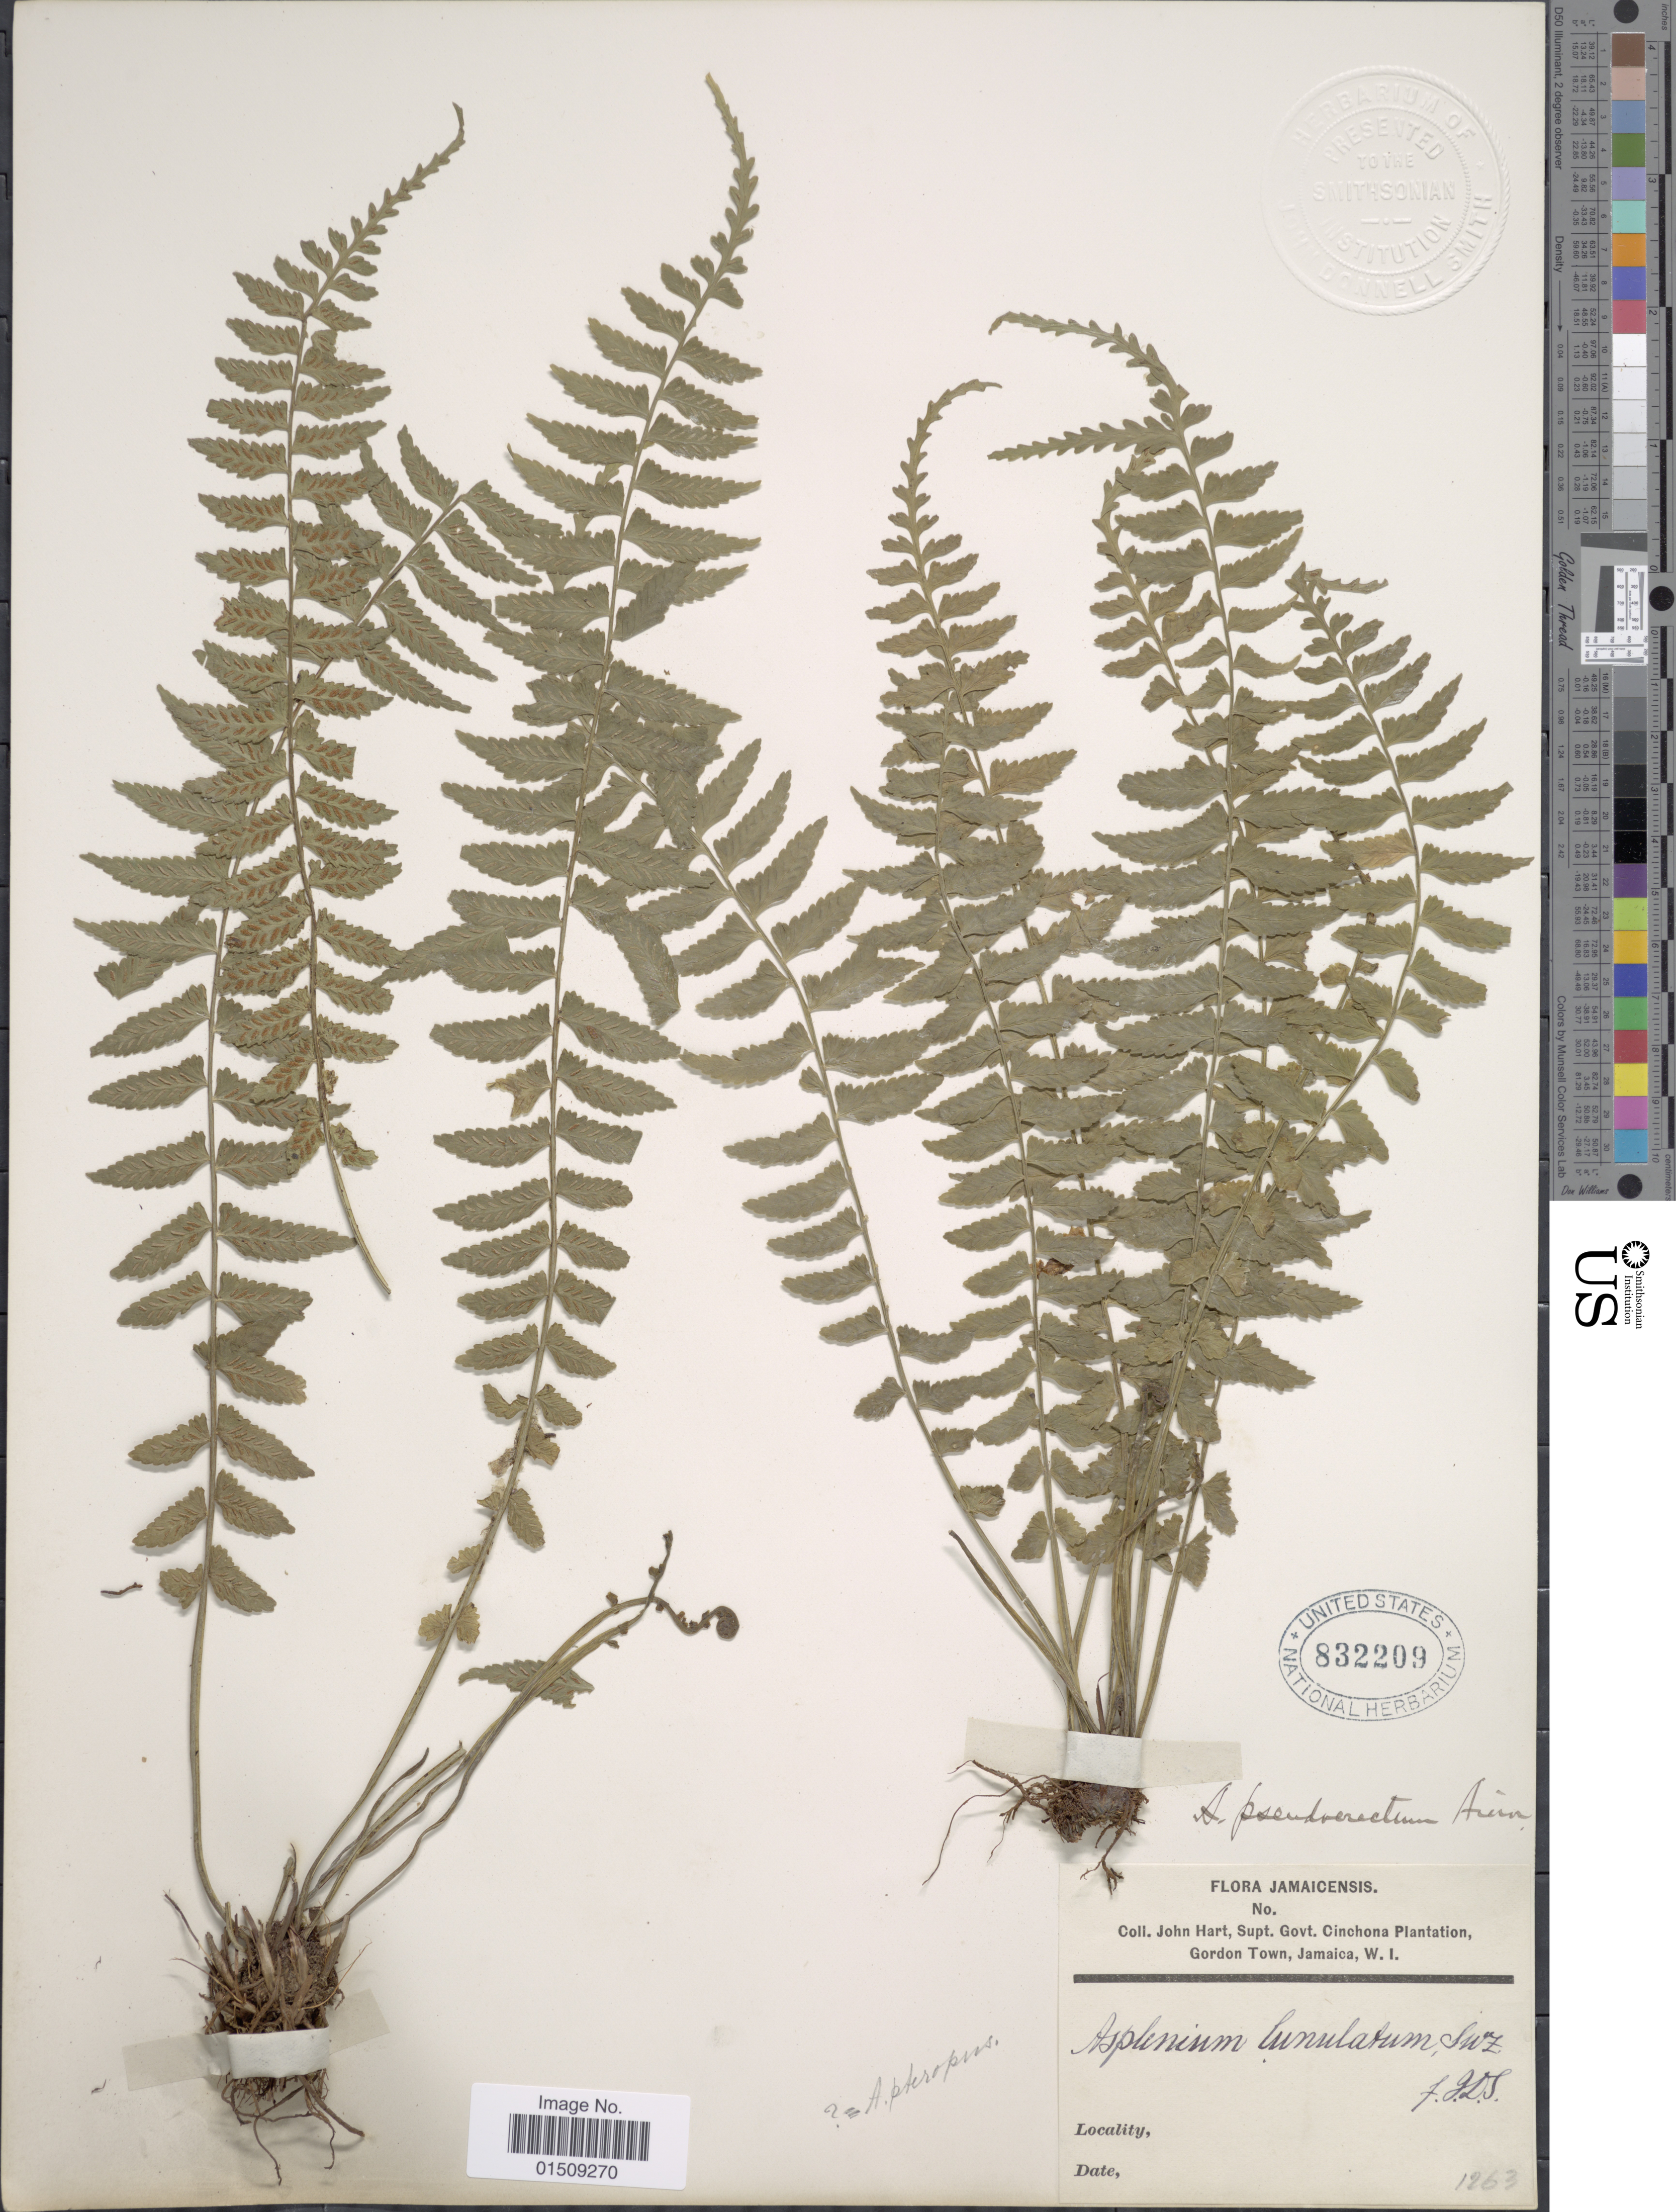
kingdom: Plantae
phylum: Tracheophyta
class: Polypodiopsida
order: Polypodiales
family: Aspleniaceae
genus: Asplenium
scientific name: Asplenium pteropus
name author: Kaulf.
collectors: J. H. Hart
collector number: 1263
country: Jamaica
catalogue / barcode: US 832209